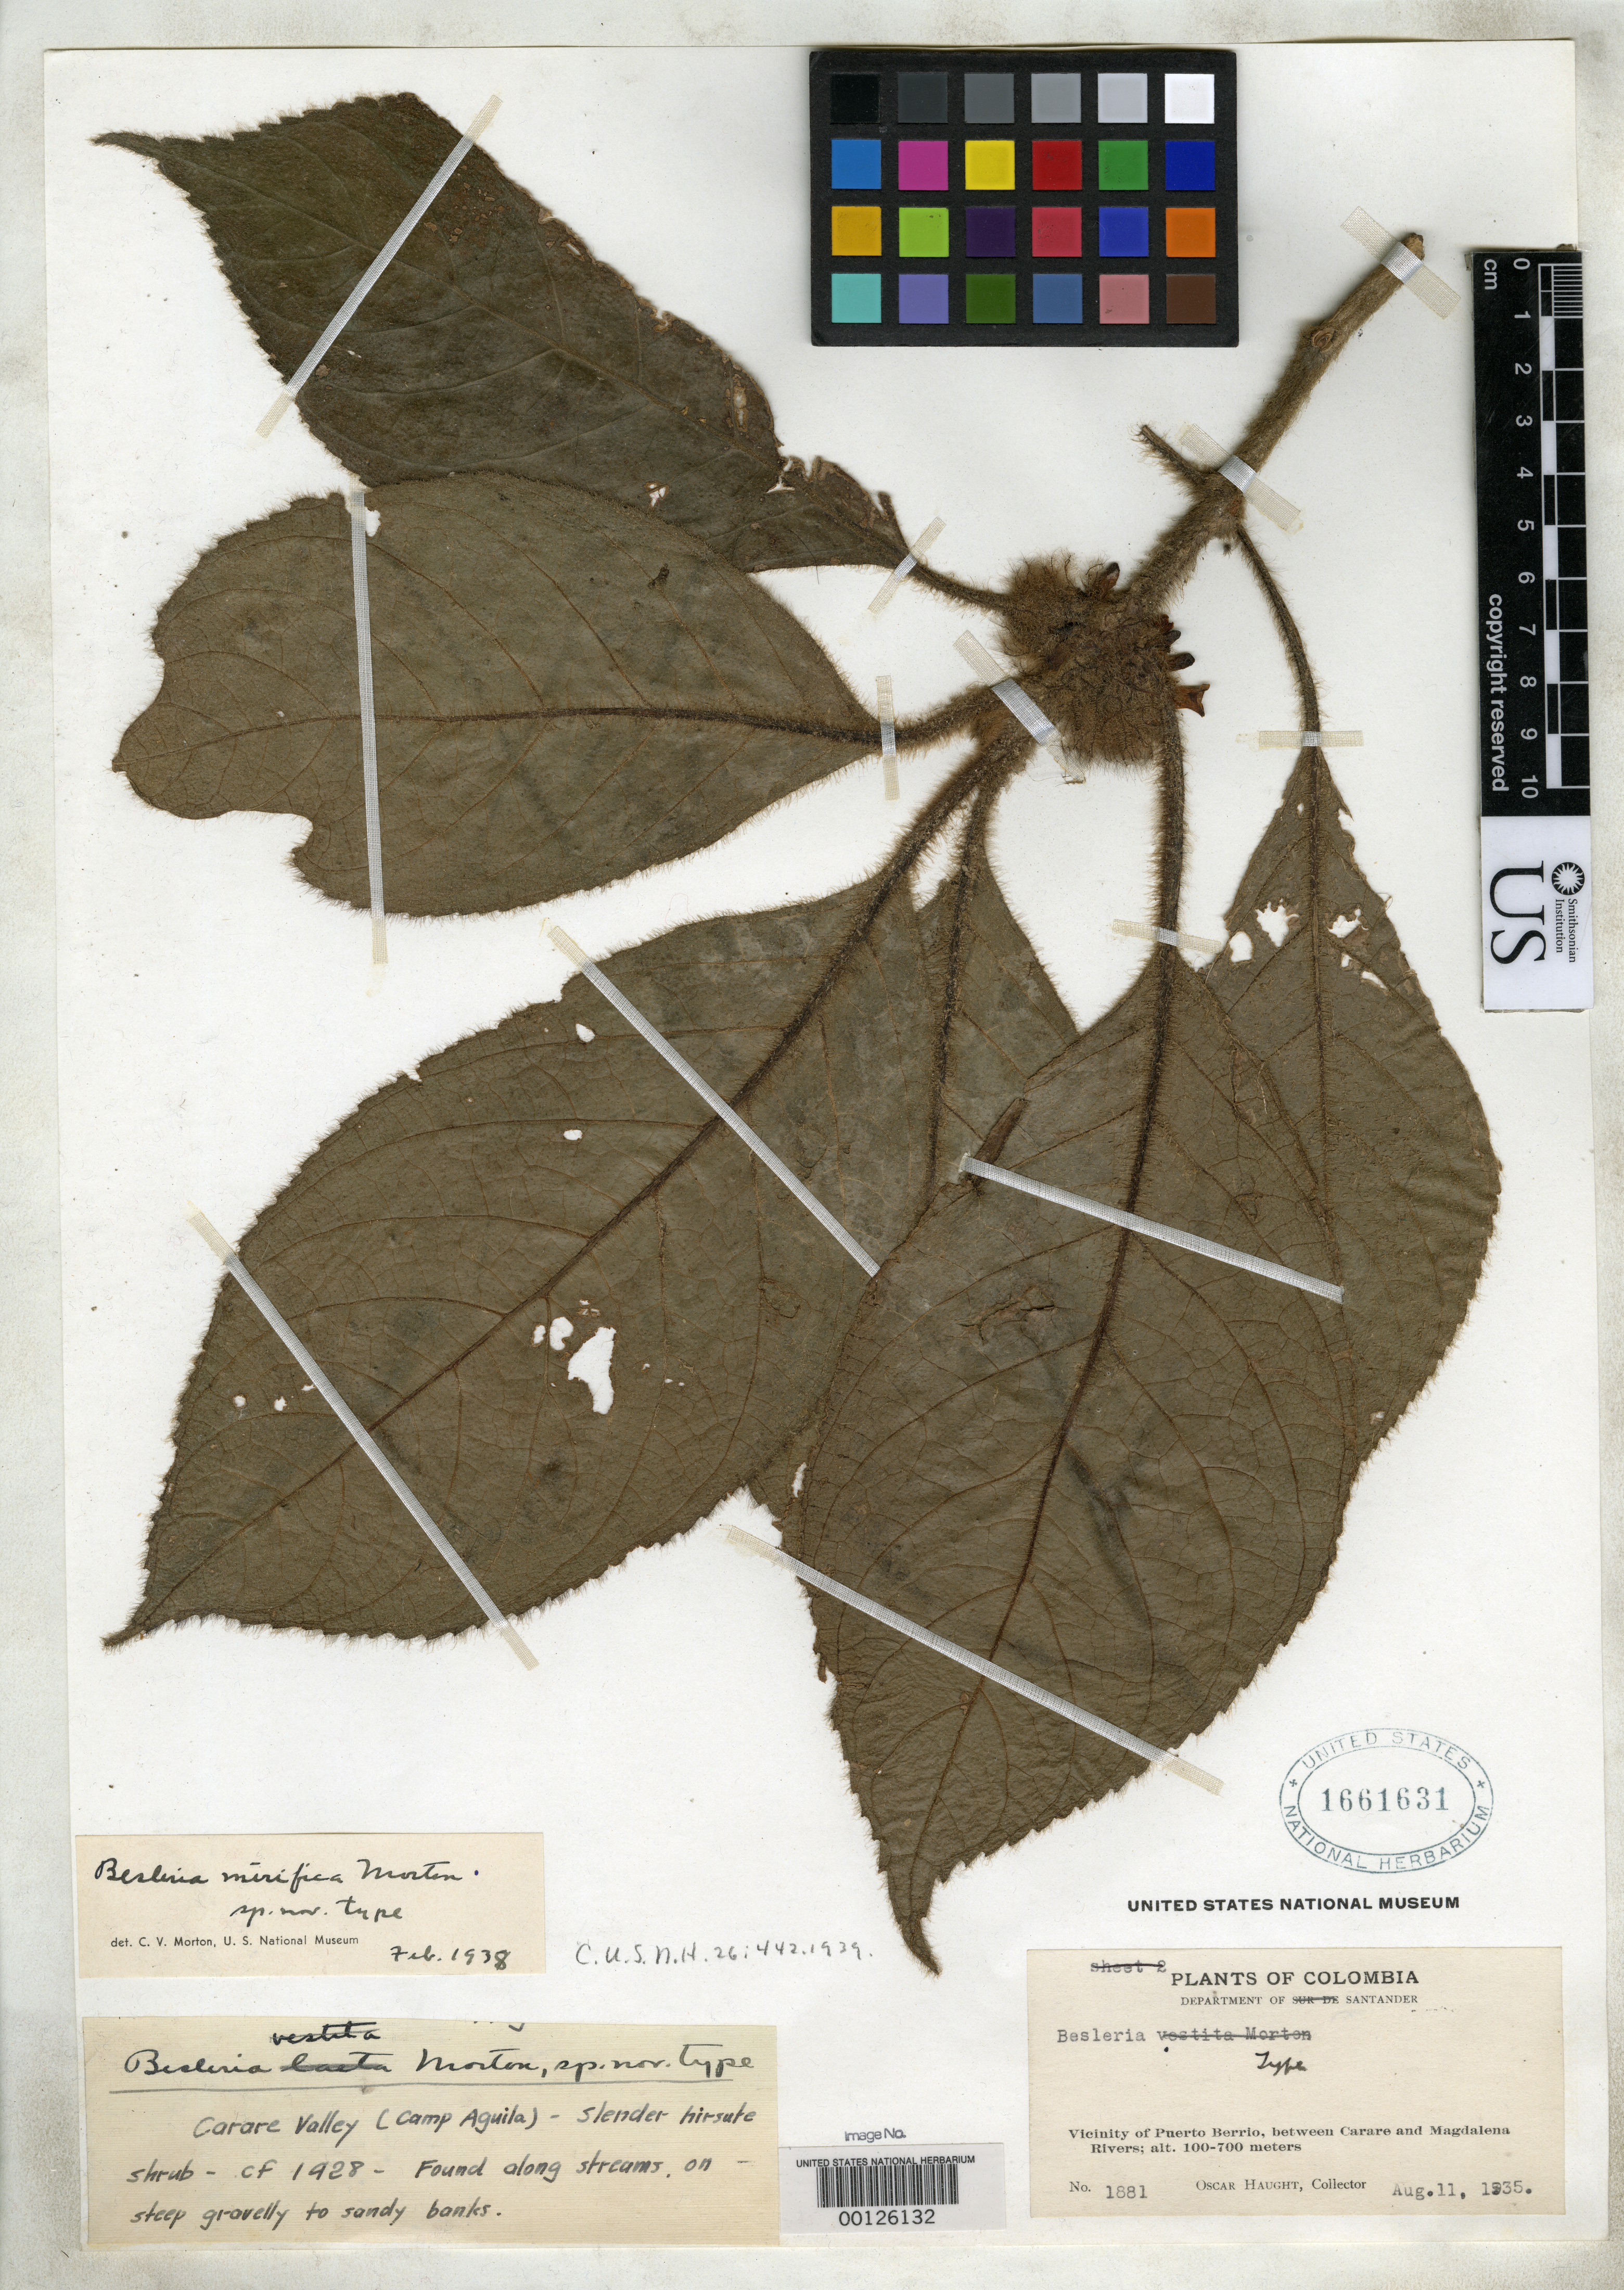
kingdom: Plantae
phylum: Tracheophyta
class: Magnoliopsida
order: Lamiales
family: Gesneriaceae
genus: Besleria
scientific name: Besleria mirifica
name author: C.V. Morton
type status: Holotype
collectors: O. L. Haught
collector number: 1881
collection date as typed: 11 Aug 1935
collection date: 1935-08-11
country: Colombia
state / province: Santander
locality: Vicinity of Puerto Berrio, between Carare & Magdalena Rivers.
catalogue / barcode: US 1661631